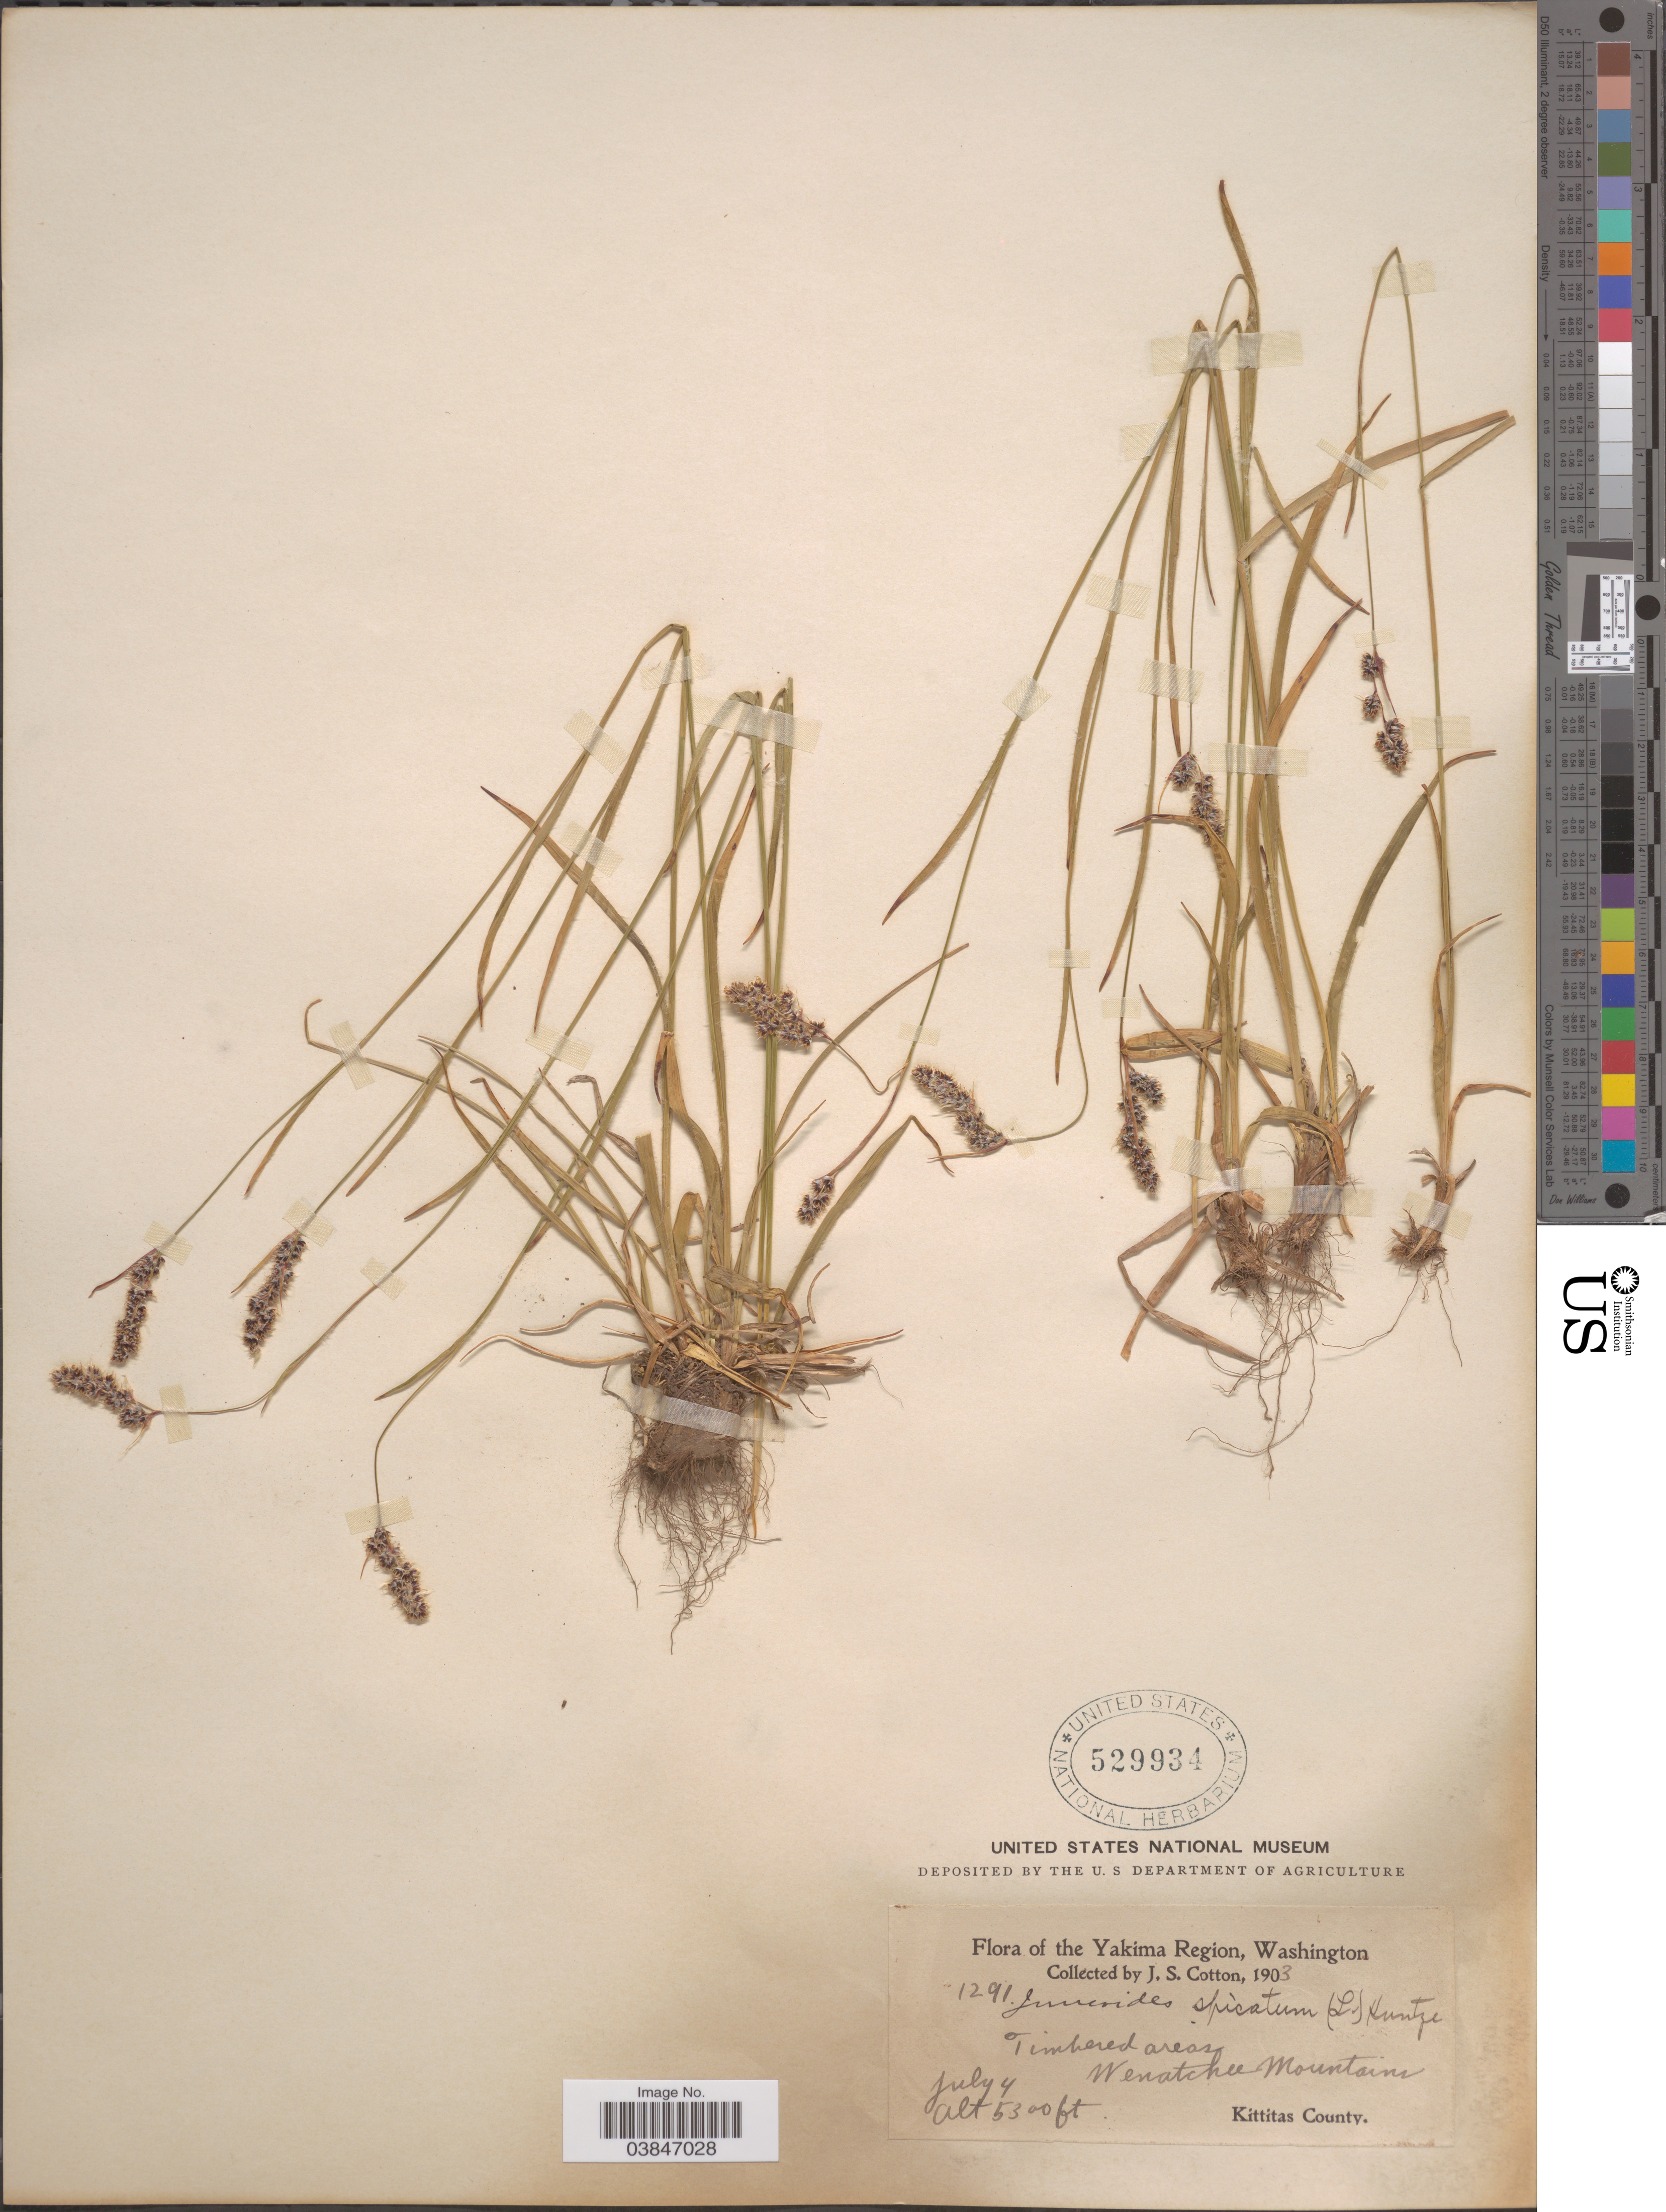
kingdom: Plantae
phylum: Tracheophyta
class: Liliopsida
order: Poales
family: Juncaceae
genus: Luzula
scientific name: Luzula spicata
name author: (L.) DC.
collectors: J. S. Cotton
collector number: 1291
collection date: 1903-07-04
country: United States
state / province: Washington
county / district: Kittitas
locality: The Yakima Region. Wenatchee Mountains. Kittitas County.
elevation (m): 1615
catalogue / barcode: US 529934